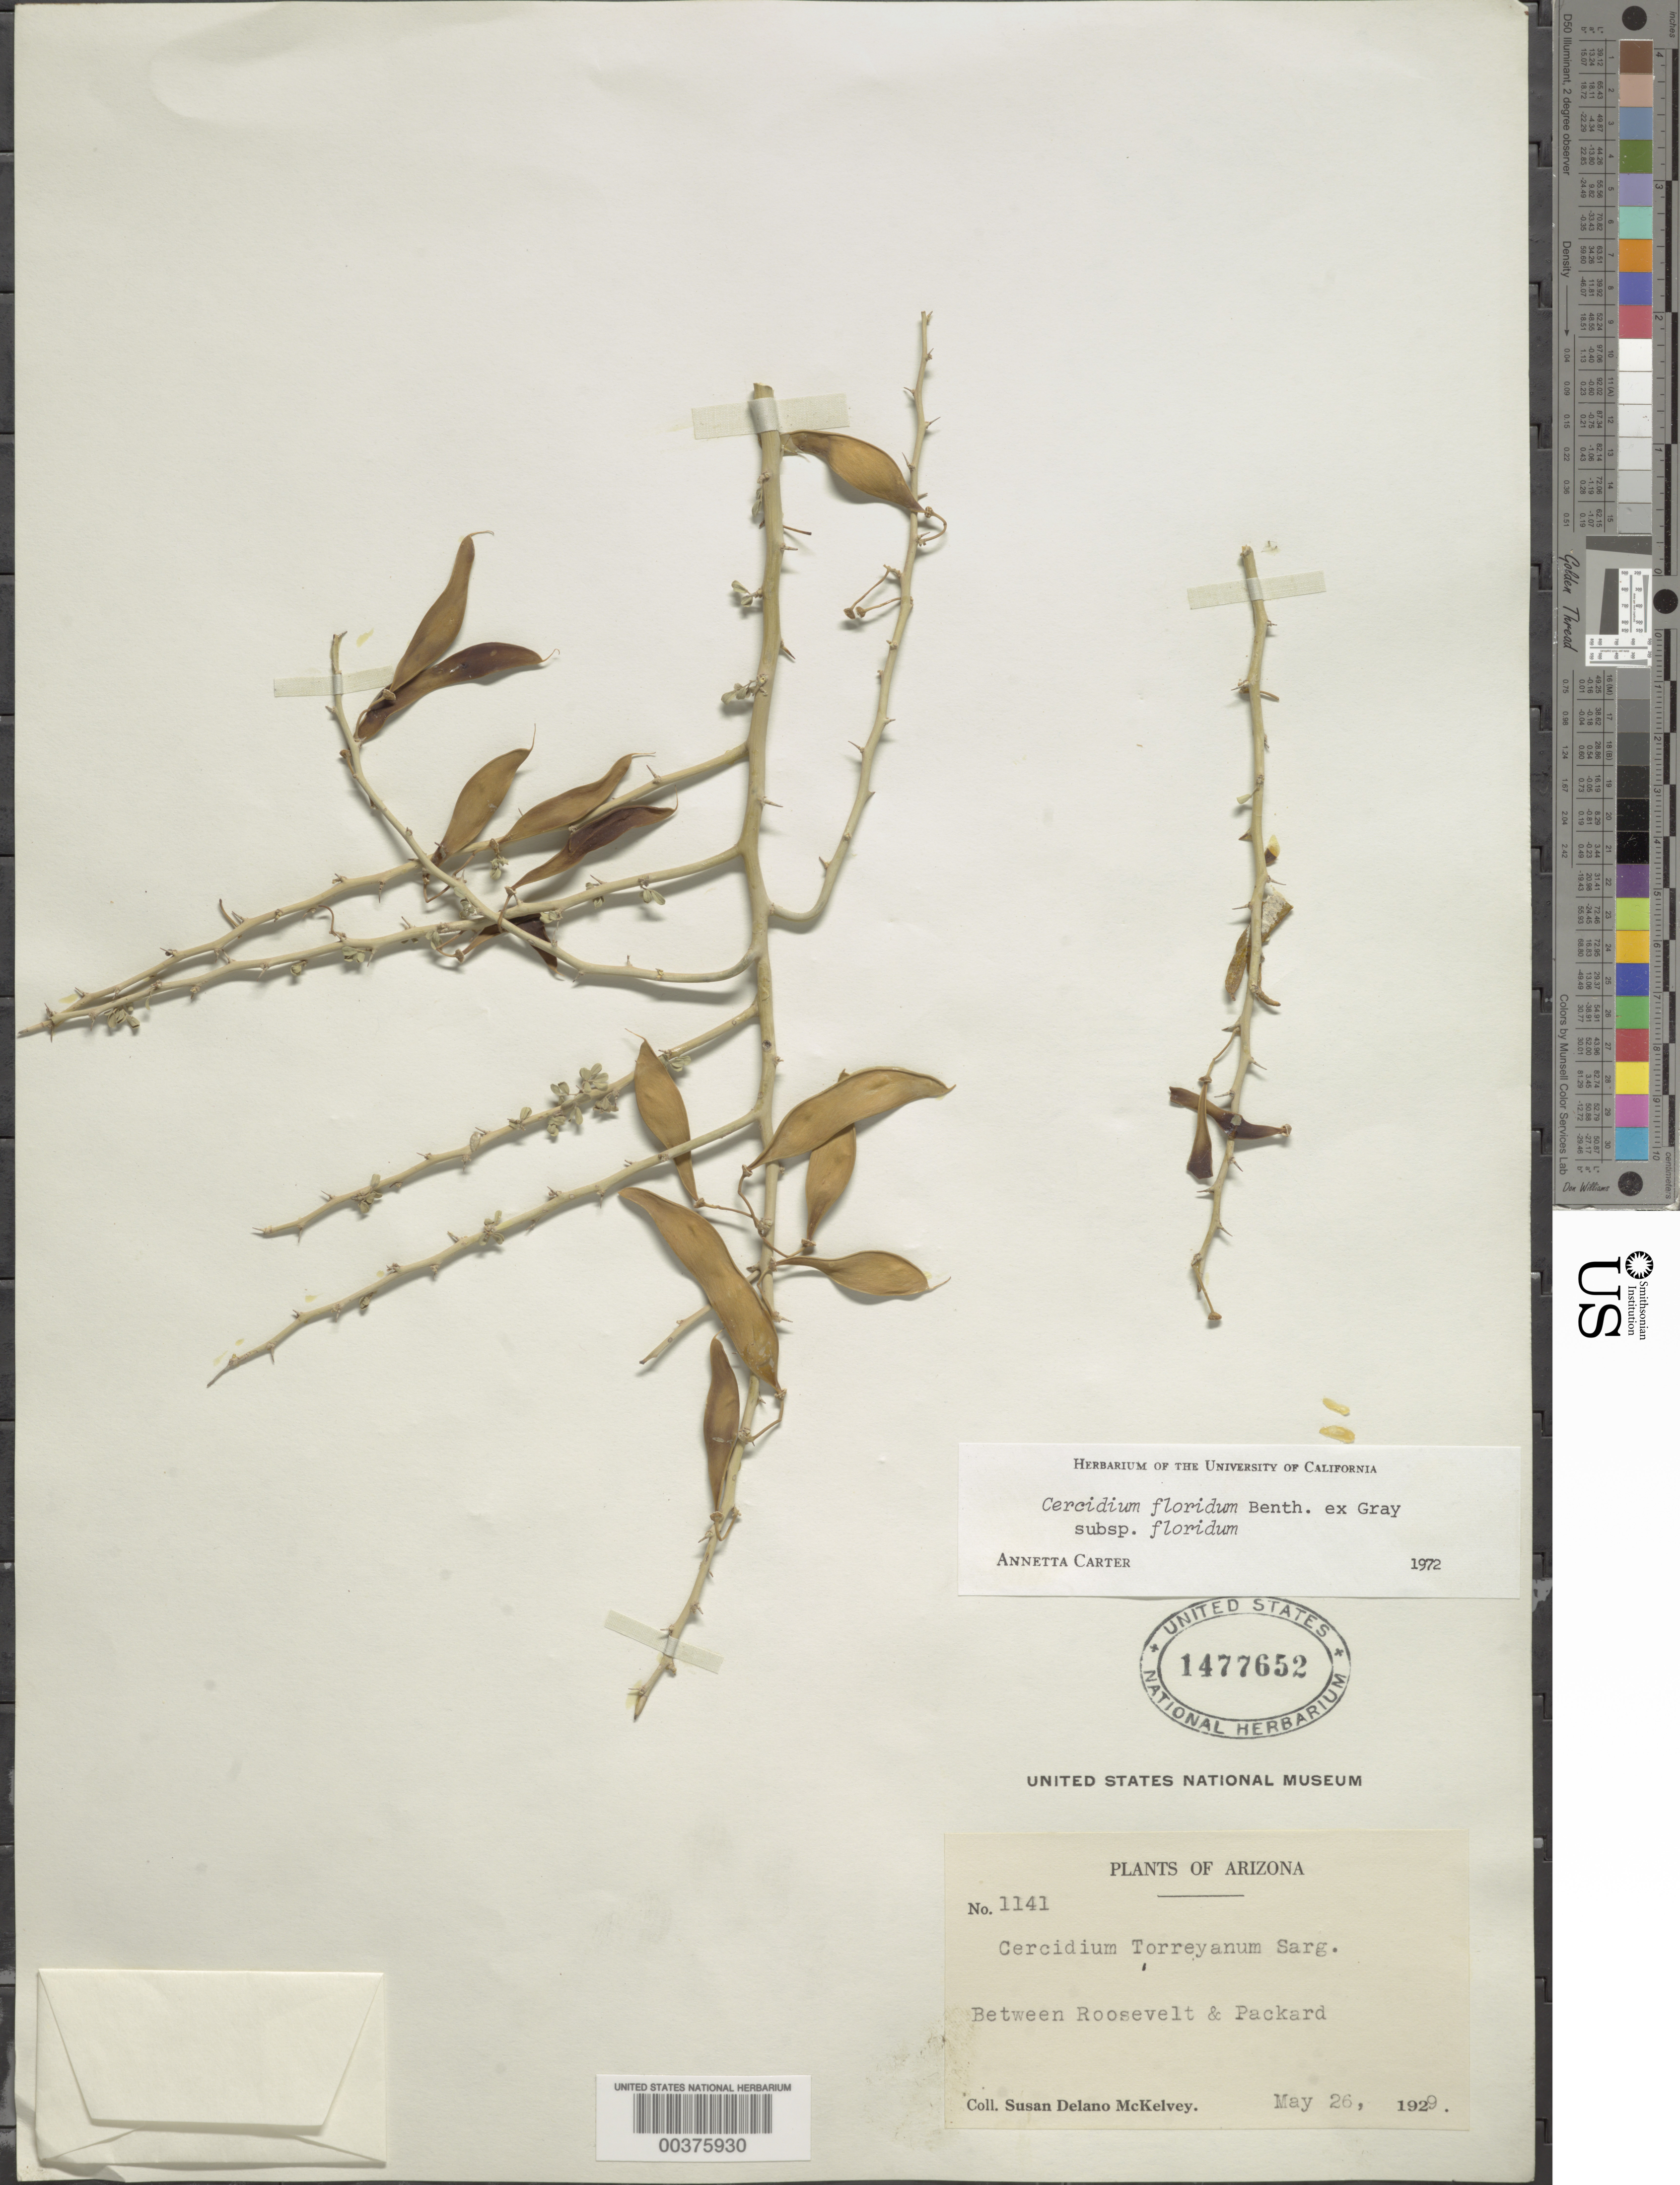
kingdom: Plantae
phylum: Tracheophyta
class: Magnoliopsida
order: Fabales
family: Fabaceae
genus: Parkinsonia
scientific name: Parkinsonia florida subsp. florida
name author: (Benth. ex A. Gray) S. Watson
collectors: S. A. McKelvey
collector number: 1141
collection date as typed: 26 May 1929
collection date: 1929-05-26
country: United States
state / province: Arizona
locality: Between roosevelt and packard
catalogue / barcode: US 1477652